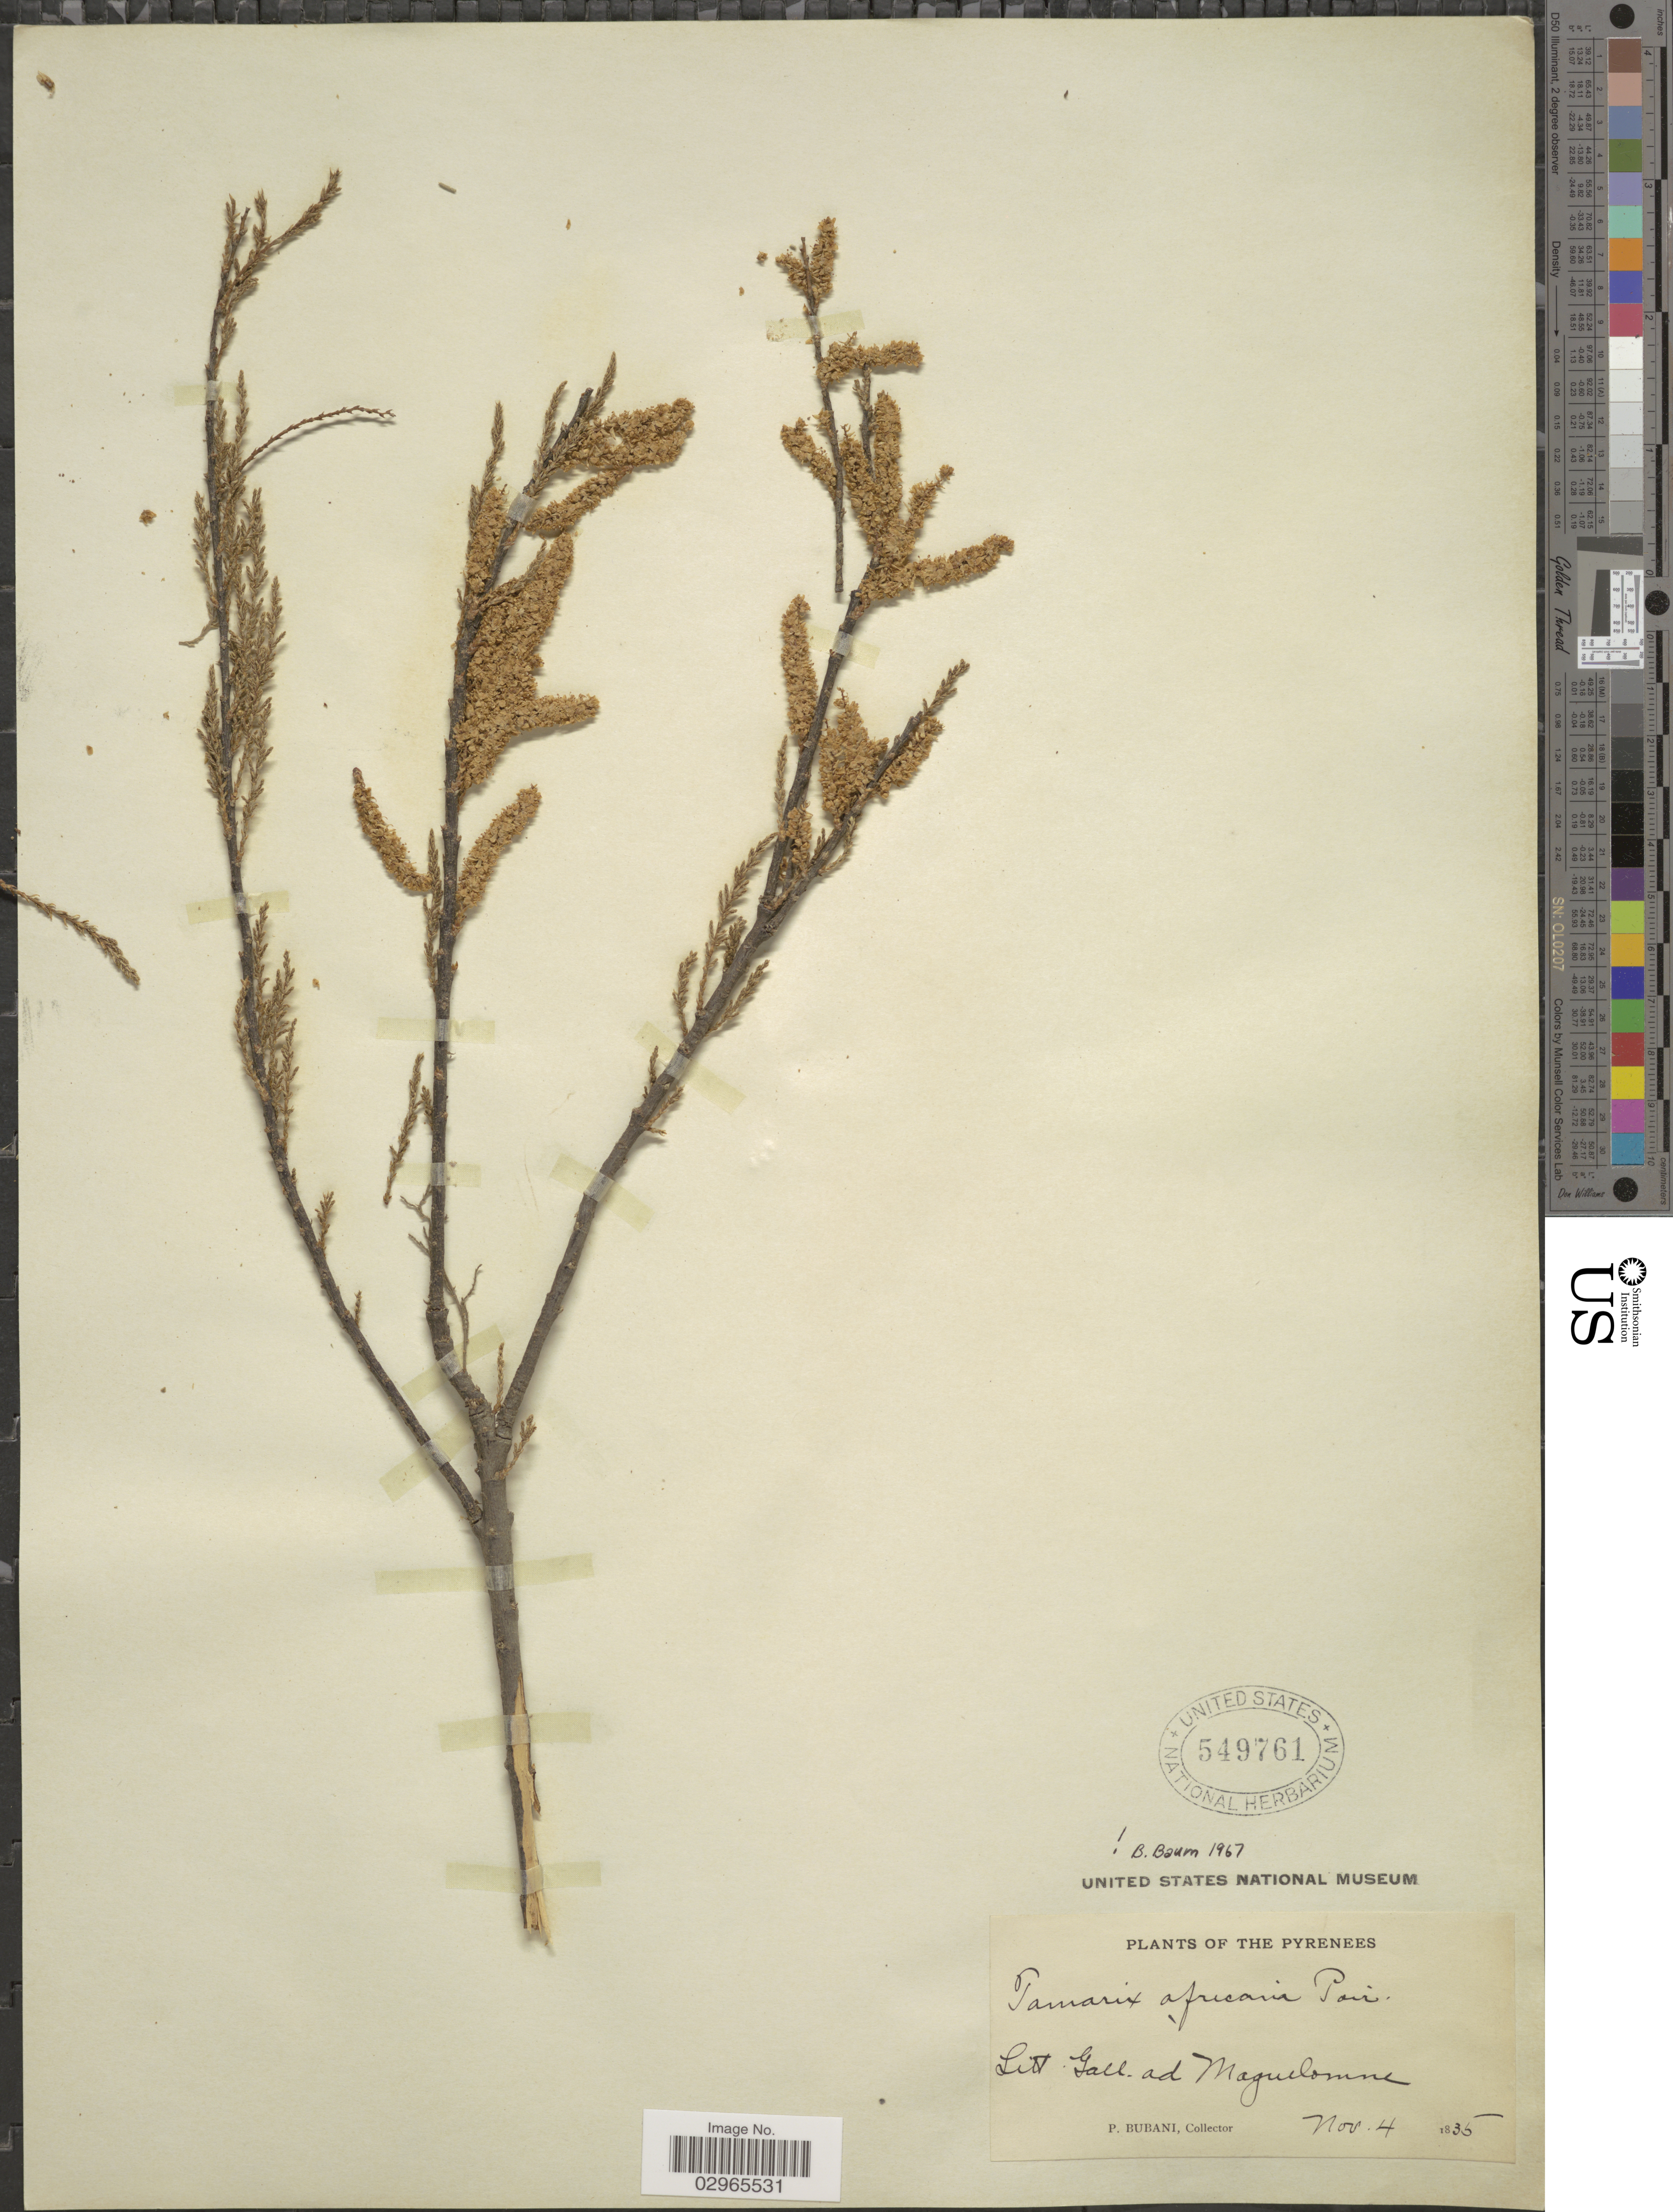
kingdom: Plantae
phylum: Tracheophyta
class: Magnoliopsida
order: Caryophyllales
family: Tamaricaceae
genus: Tamarix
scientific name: Tamarix africana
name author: Poir.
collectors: P. Bubani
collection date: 1835-11-04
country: France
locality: The Pyrenees. Litt. Gall. ad Maguelonne.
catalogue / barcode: US 549761